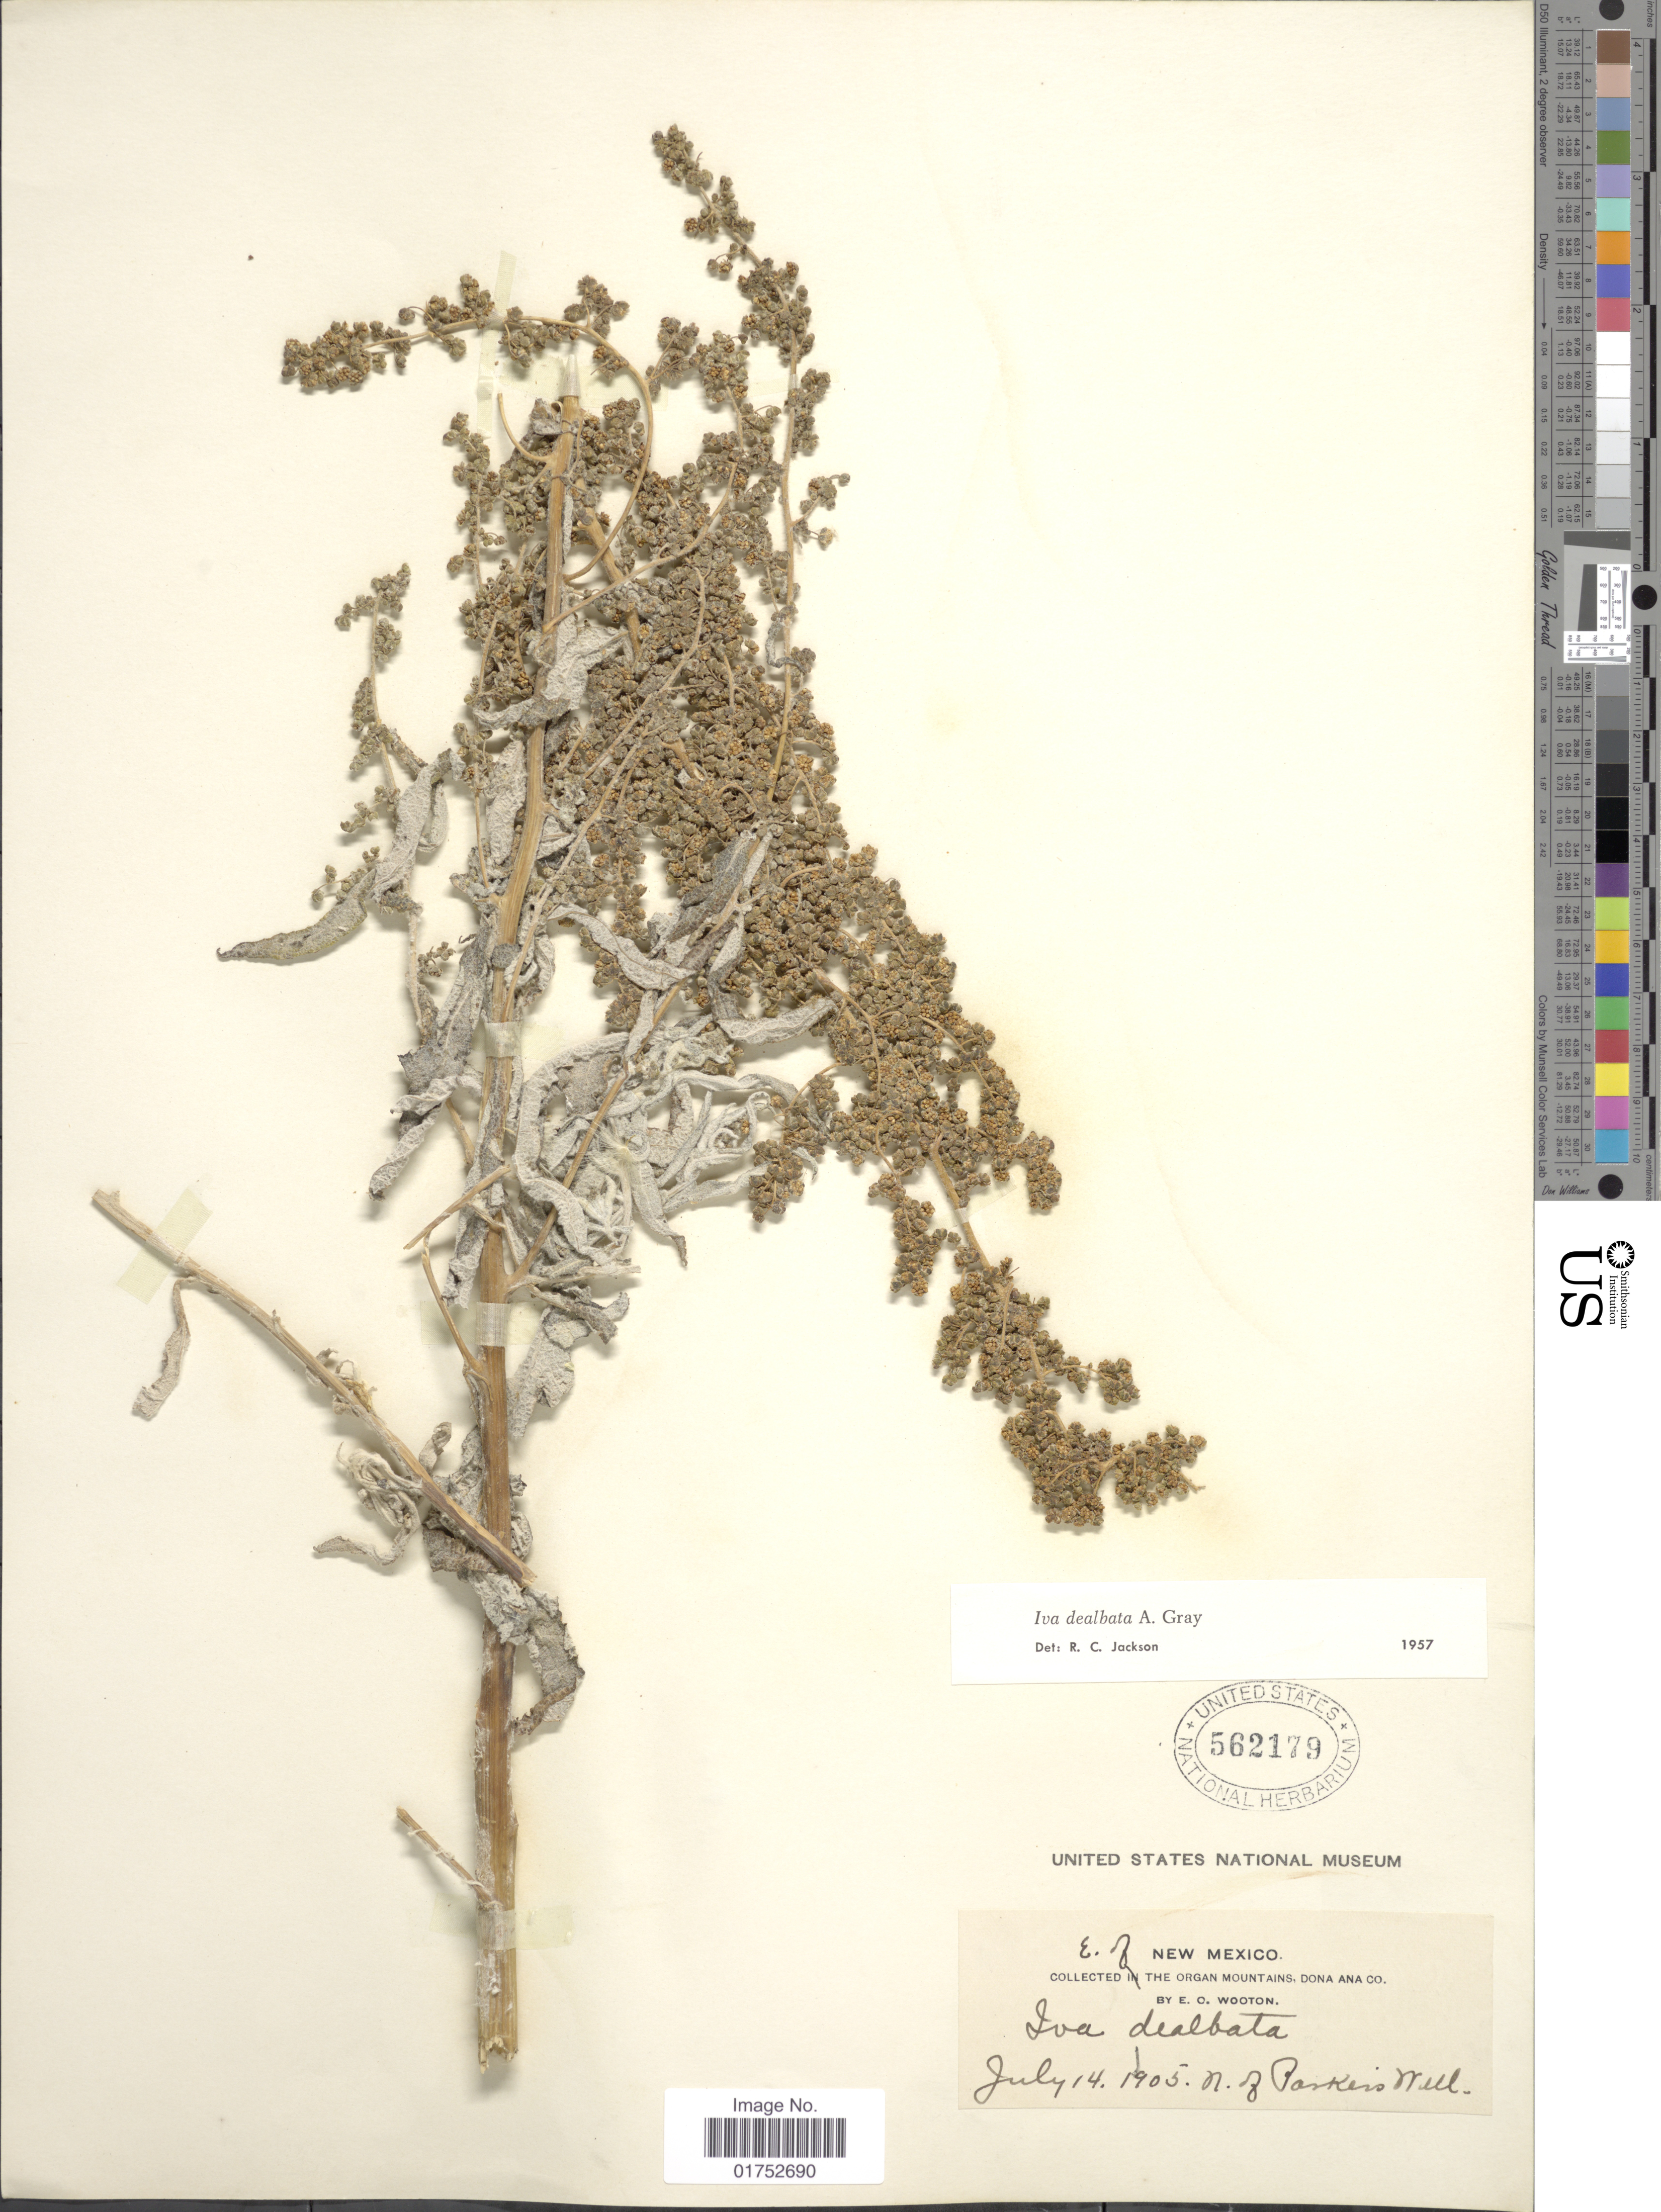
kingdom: Plantae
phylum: Tracheophyta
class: Magnoliopsida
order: Asterales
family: Asteraceae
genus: Iva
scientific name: Iva dealbata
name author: A. Gray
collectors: E. O. Wooton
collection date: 1905-07-14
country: United States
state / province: New Mexico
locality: E. of New Mexico, Organ Mountains, Dona Ana Co., N. of Parker's Well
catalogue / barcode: US 562179